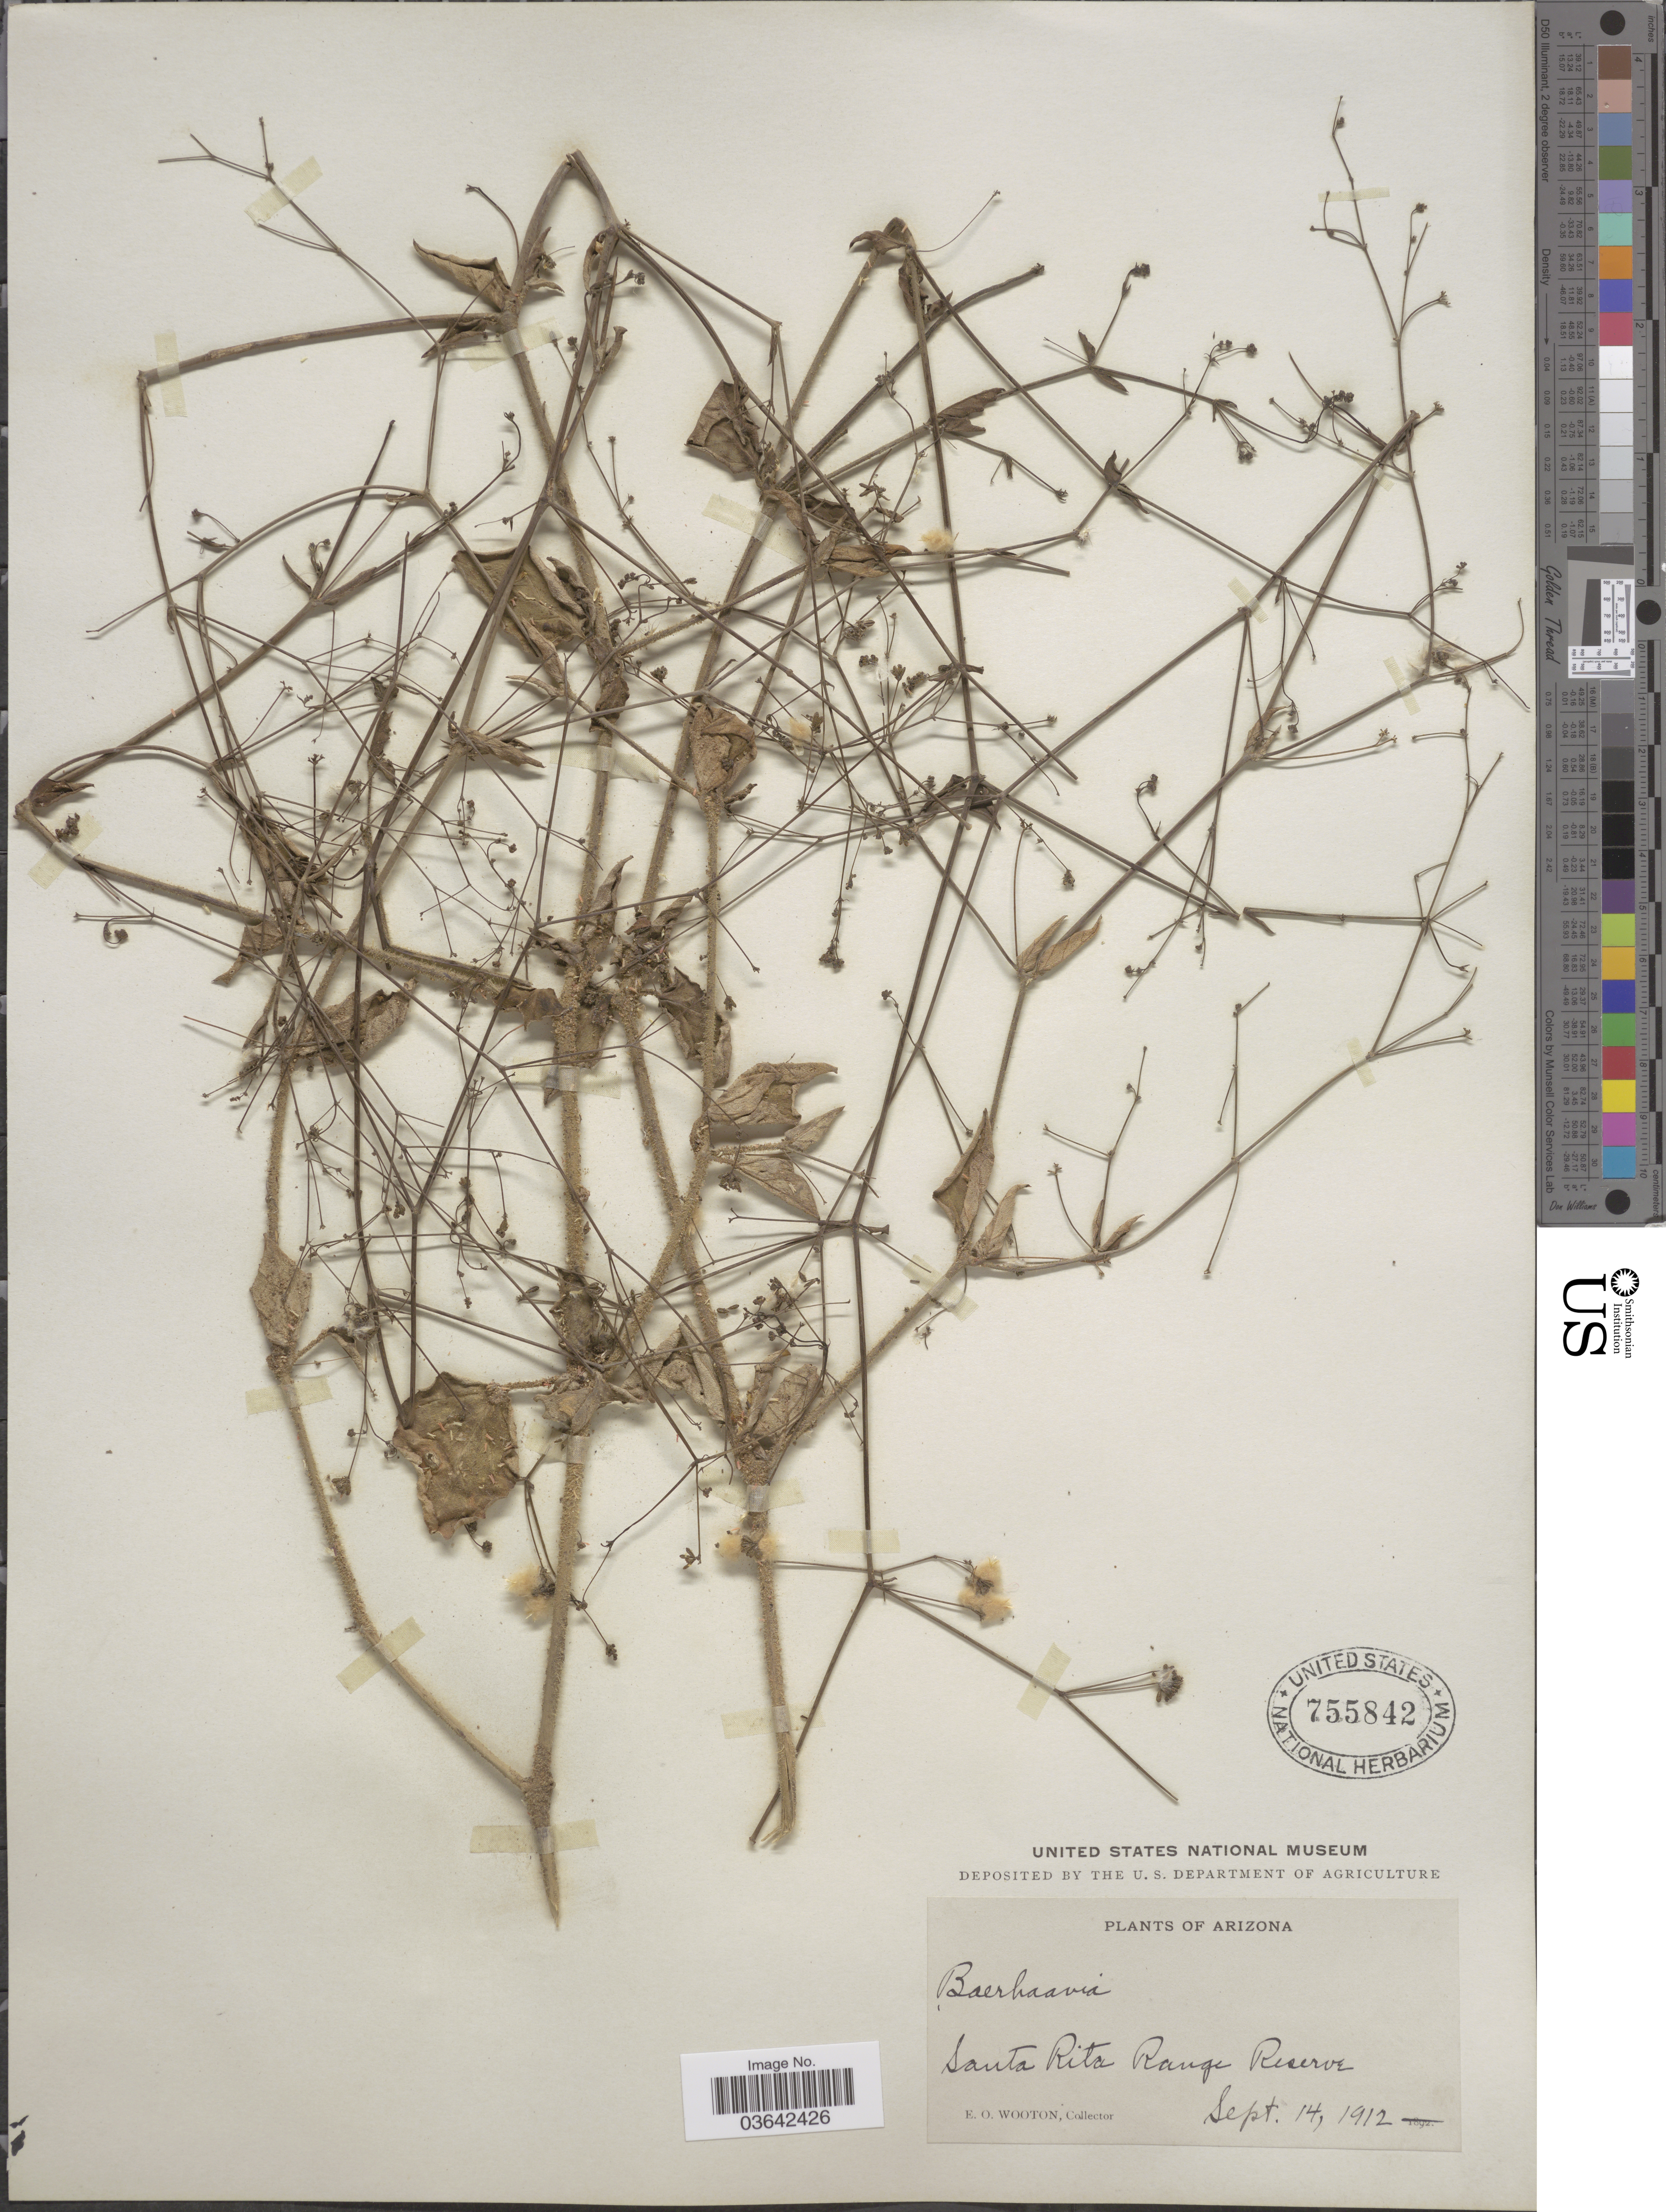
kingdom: Plantae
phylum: Tracheophyta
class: Magnoliopsida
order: Caryophyllales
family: Nyctaginaceae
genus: Boerhavia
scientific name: Boerhavia coccinea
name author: Mill.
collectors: E. O. Wooton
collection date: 1912-09-14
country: United States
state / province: Arizona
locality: Santa Rita Range Reserve.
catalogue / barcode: US 755842